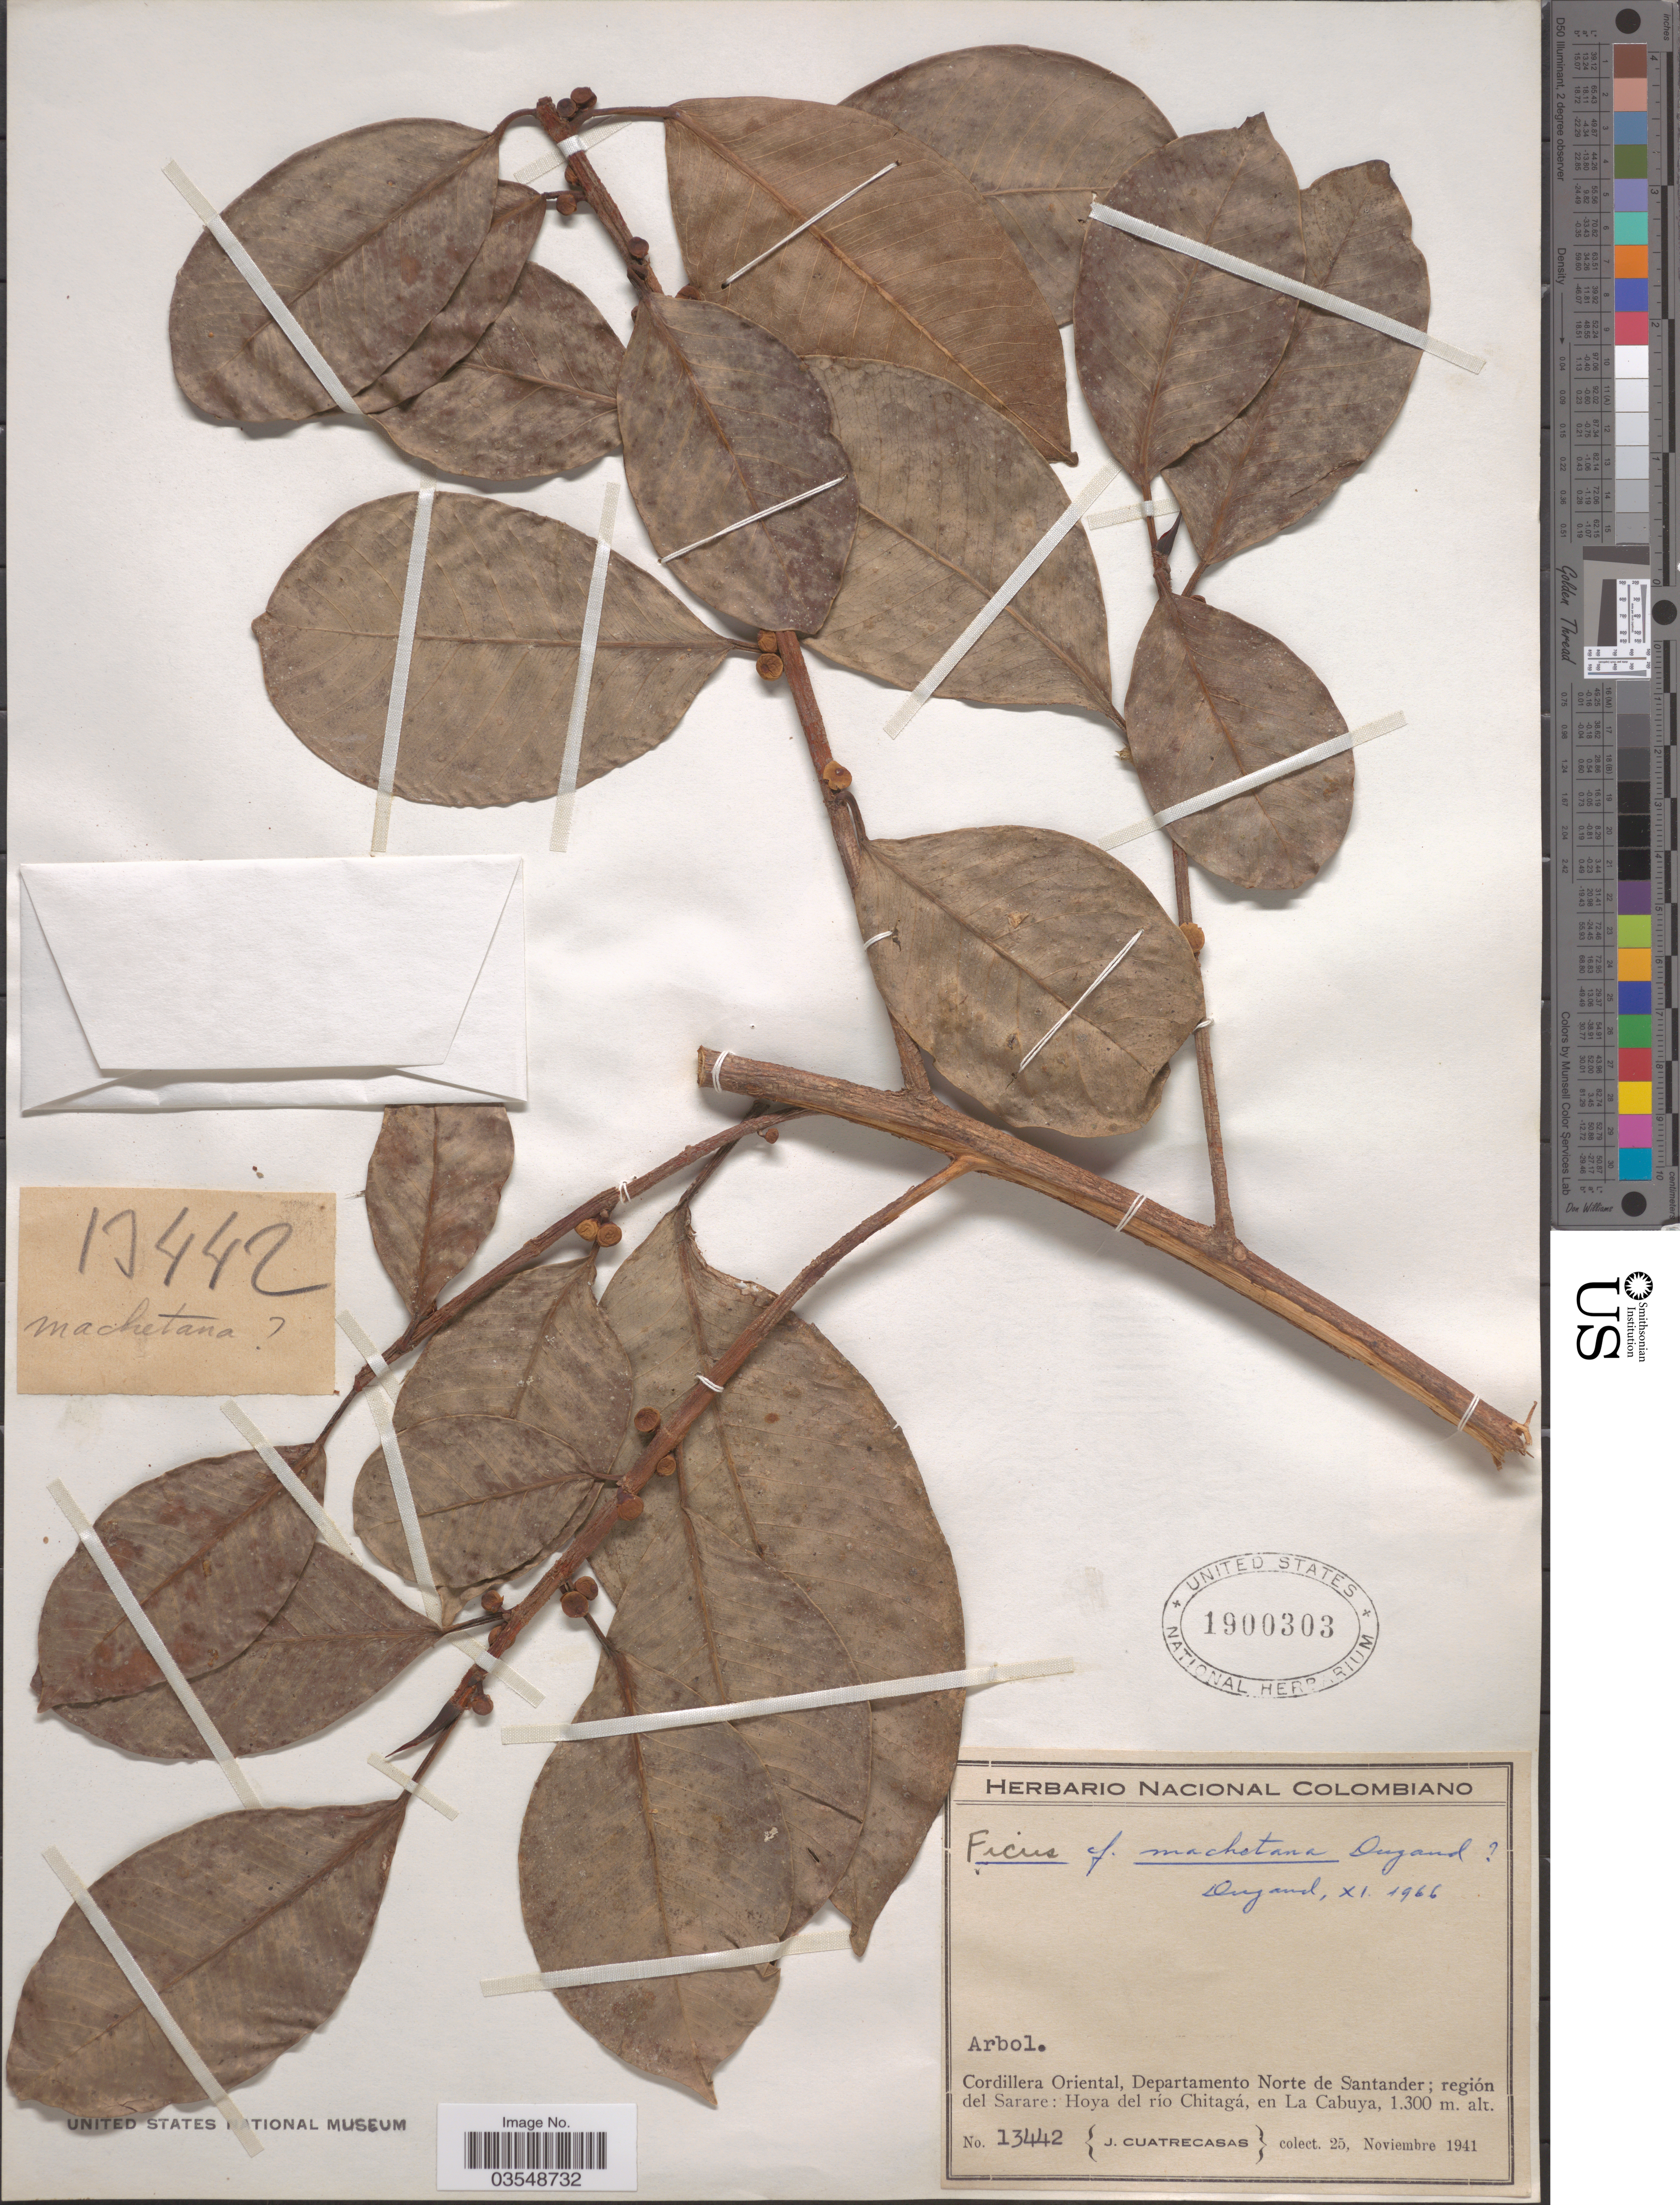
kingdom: Plantae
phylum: Tracheophyta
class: Magnoliopsida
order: Rosales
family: Moraceae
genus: Ficus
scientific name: Ficus machetana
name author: Dugand G.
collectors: J. Cuatrecasas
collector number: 13442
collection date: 1941-11-25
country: Colombia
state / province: Norte de Santander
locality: Cordillera Oriental, Departamento Norte de Santander; región del Sarare: Hoya del río Chitagá, en La Cabuya.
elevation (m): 1300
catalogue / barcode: US 1900303